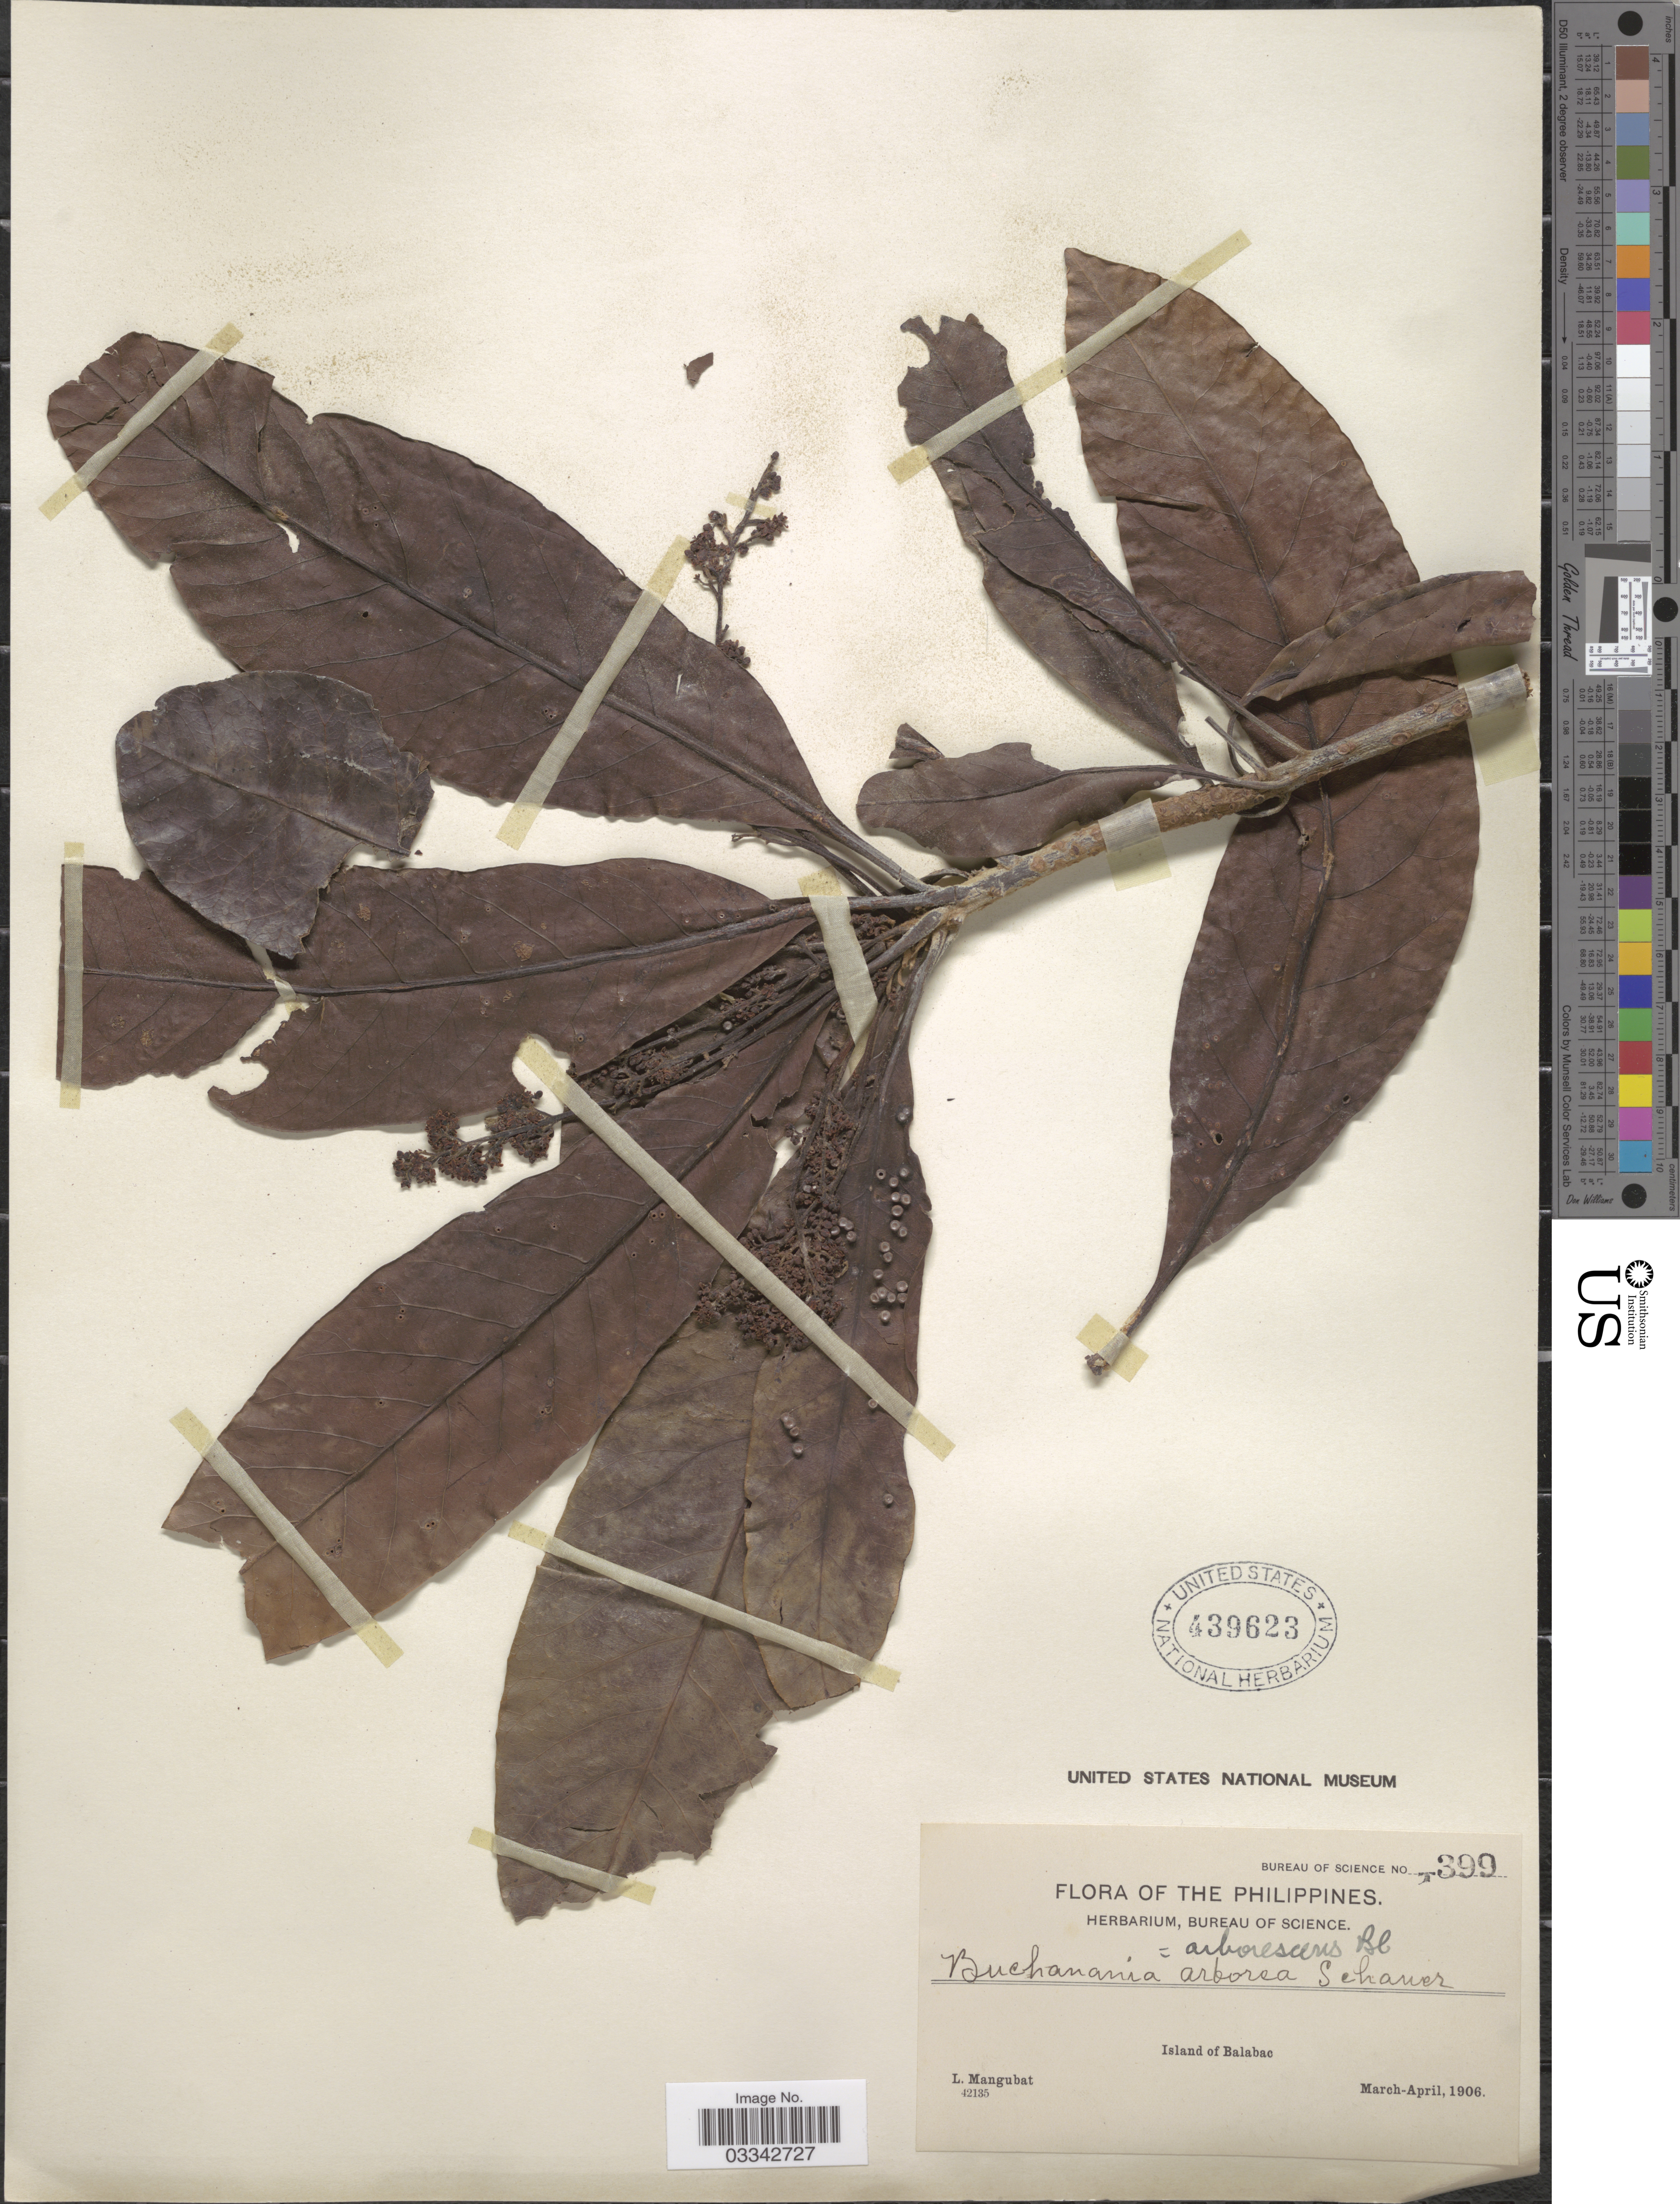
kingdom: Plantae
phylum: Tracheophyta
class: Magnoliopsida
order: Sapindales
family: Anacardiaceae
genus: Buchanania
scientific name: Buchanania arborescens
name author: (Blume) Blume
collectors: L. Mangubat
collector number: Bureau of Science 399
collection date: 1906-03/1906-04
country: Philippines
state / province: Mimaropa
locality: Island of Balabac.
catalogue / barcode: US 439623